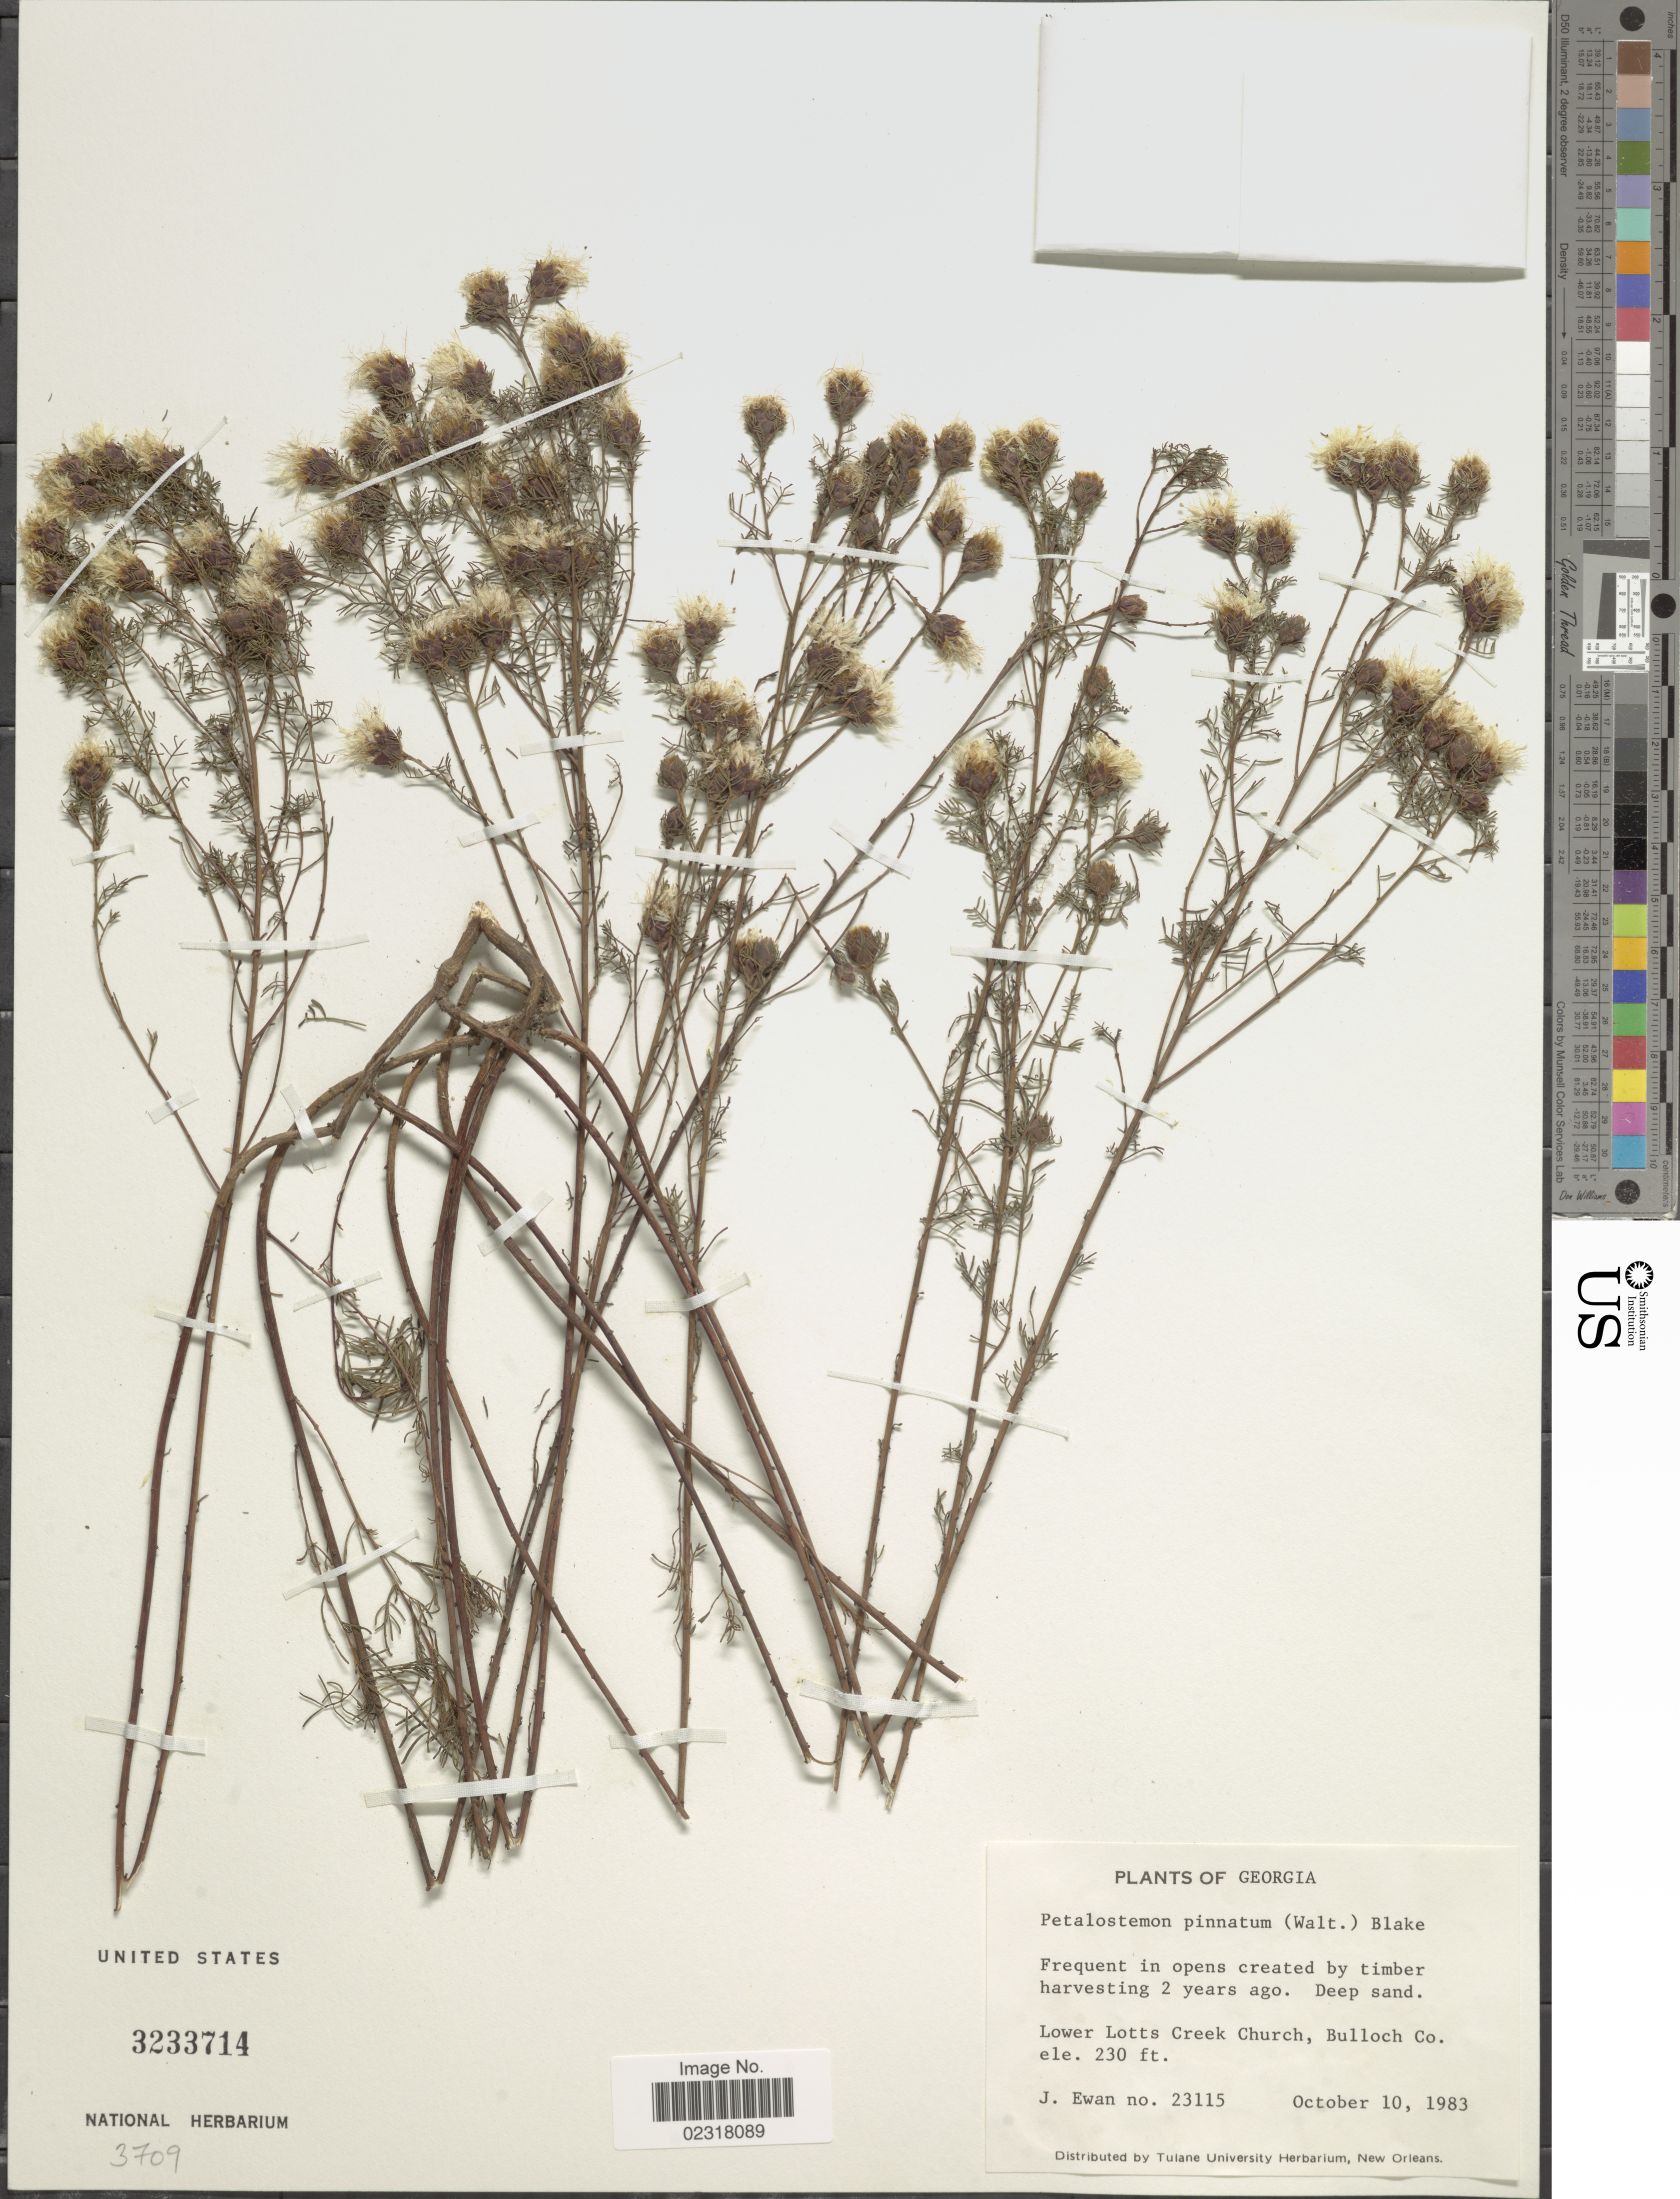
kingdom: Plantae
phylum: Tracheophyta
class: Magnoliopsida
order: Fabales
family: Fabaceae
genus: Dalea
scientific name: Dalea pinnata var. adenopoda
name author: (Rydb.) Barneby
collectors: J. A. Ewan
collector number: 23115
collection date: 1983-10-10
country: United States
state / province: Georgia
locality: Lower Lotts Creek Church, Bulloch Co.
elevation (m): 70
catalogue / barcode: US 3233714